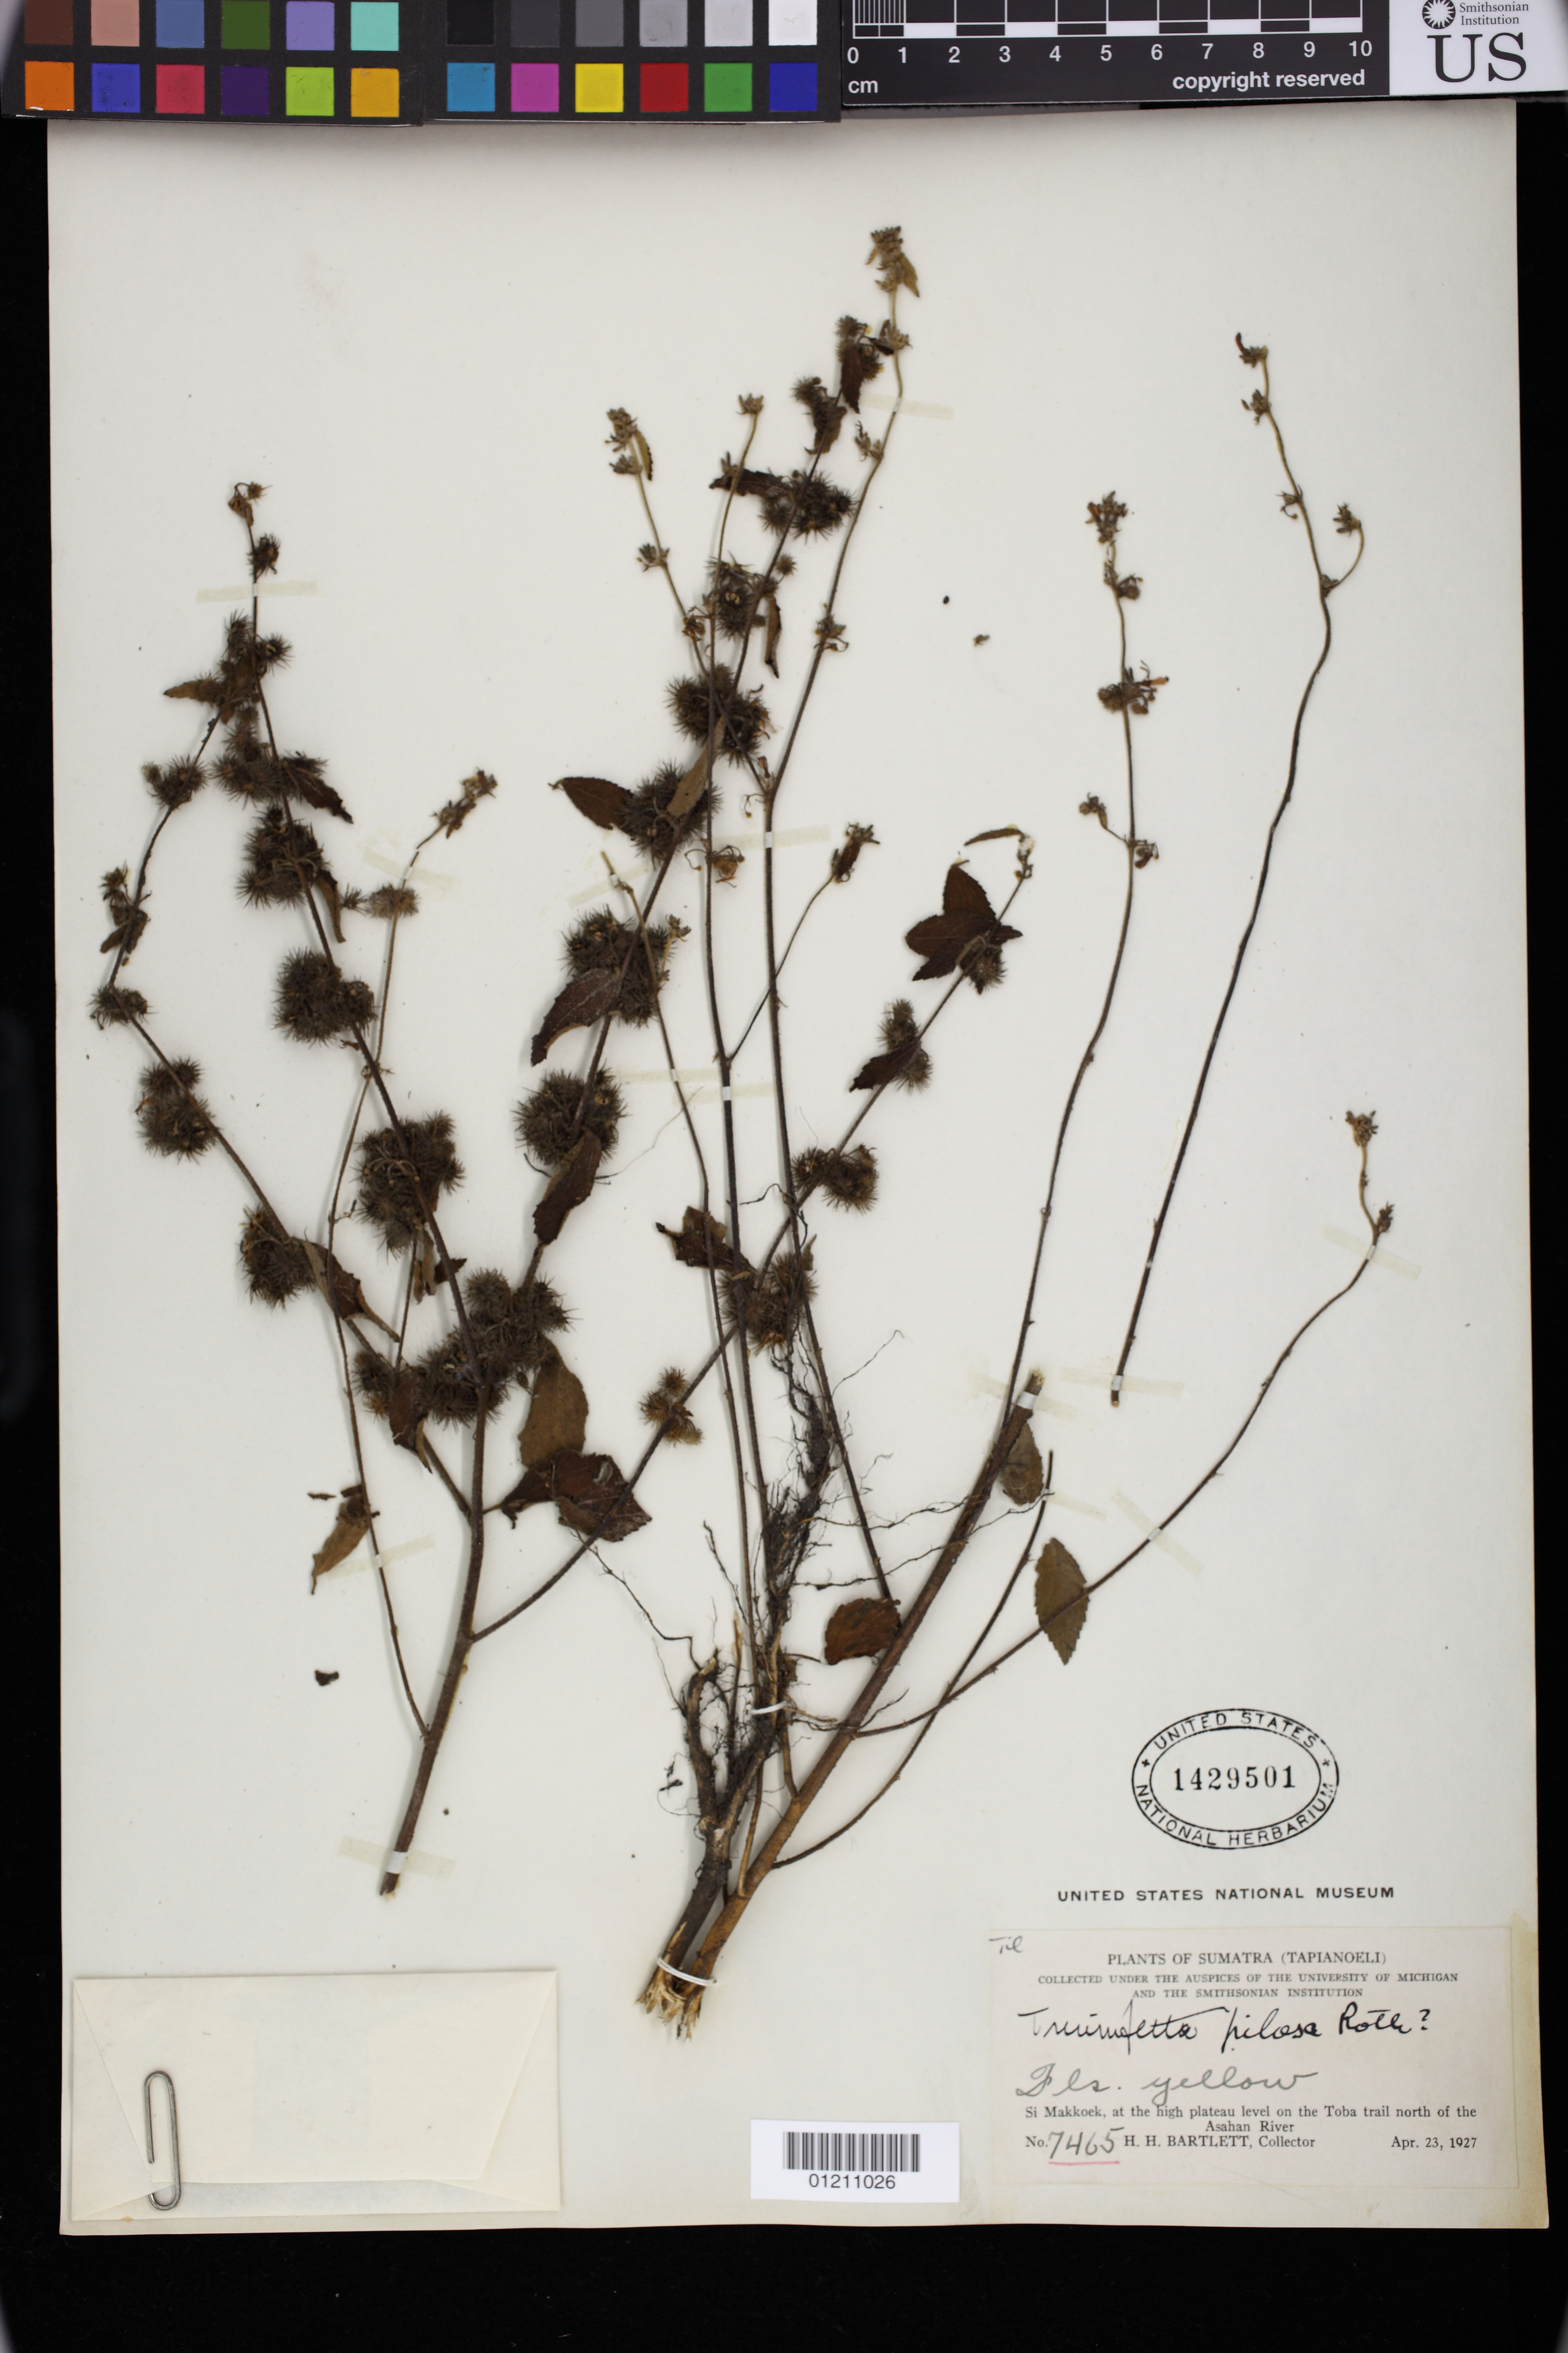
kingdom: Plantae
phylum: Tracheophyta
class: Magnoliopsida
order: Malvales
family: Malvaceae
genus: Triumfetta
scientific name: Triumfetta pilosa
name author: Roth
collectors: H. H. Bartlett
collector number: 7465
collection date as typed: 23 Apr 1927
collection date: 1927-04-23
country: Indonesia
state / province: Sumatra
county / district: Sumatera Utara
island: Sumatra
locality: Sumatra (Tapianoeli): Si Makkoek, at the high plateau level on the Toba trail north of the Asahan River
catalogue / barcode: US 1429501